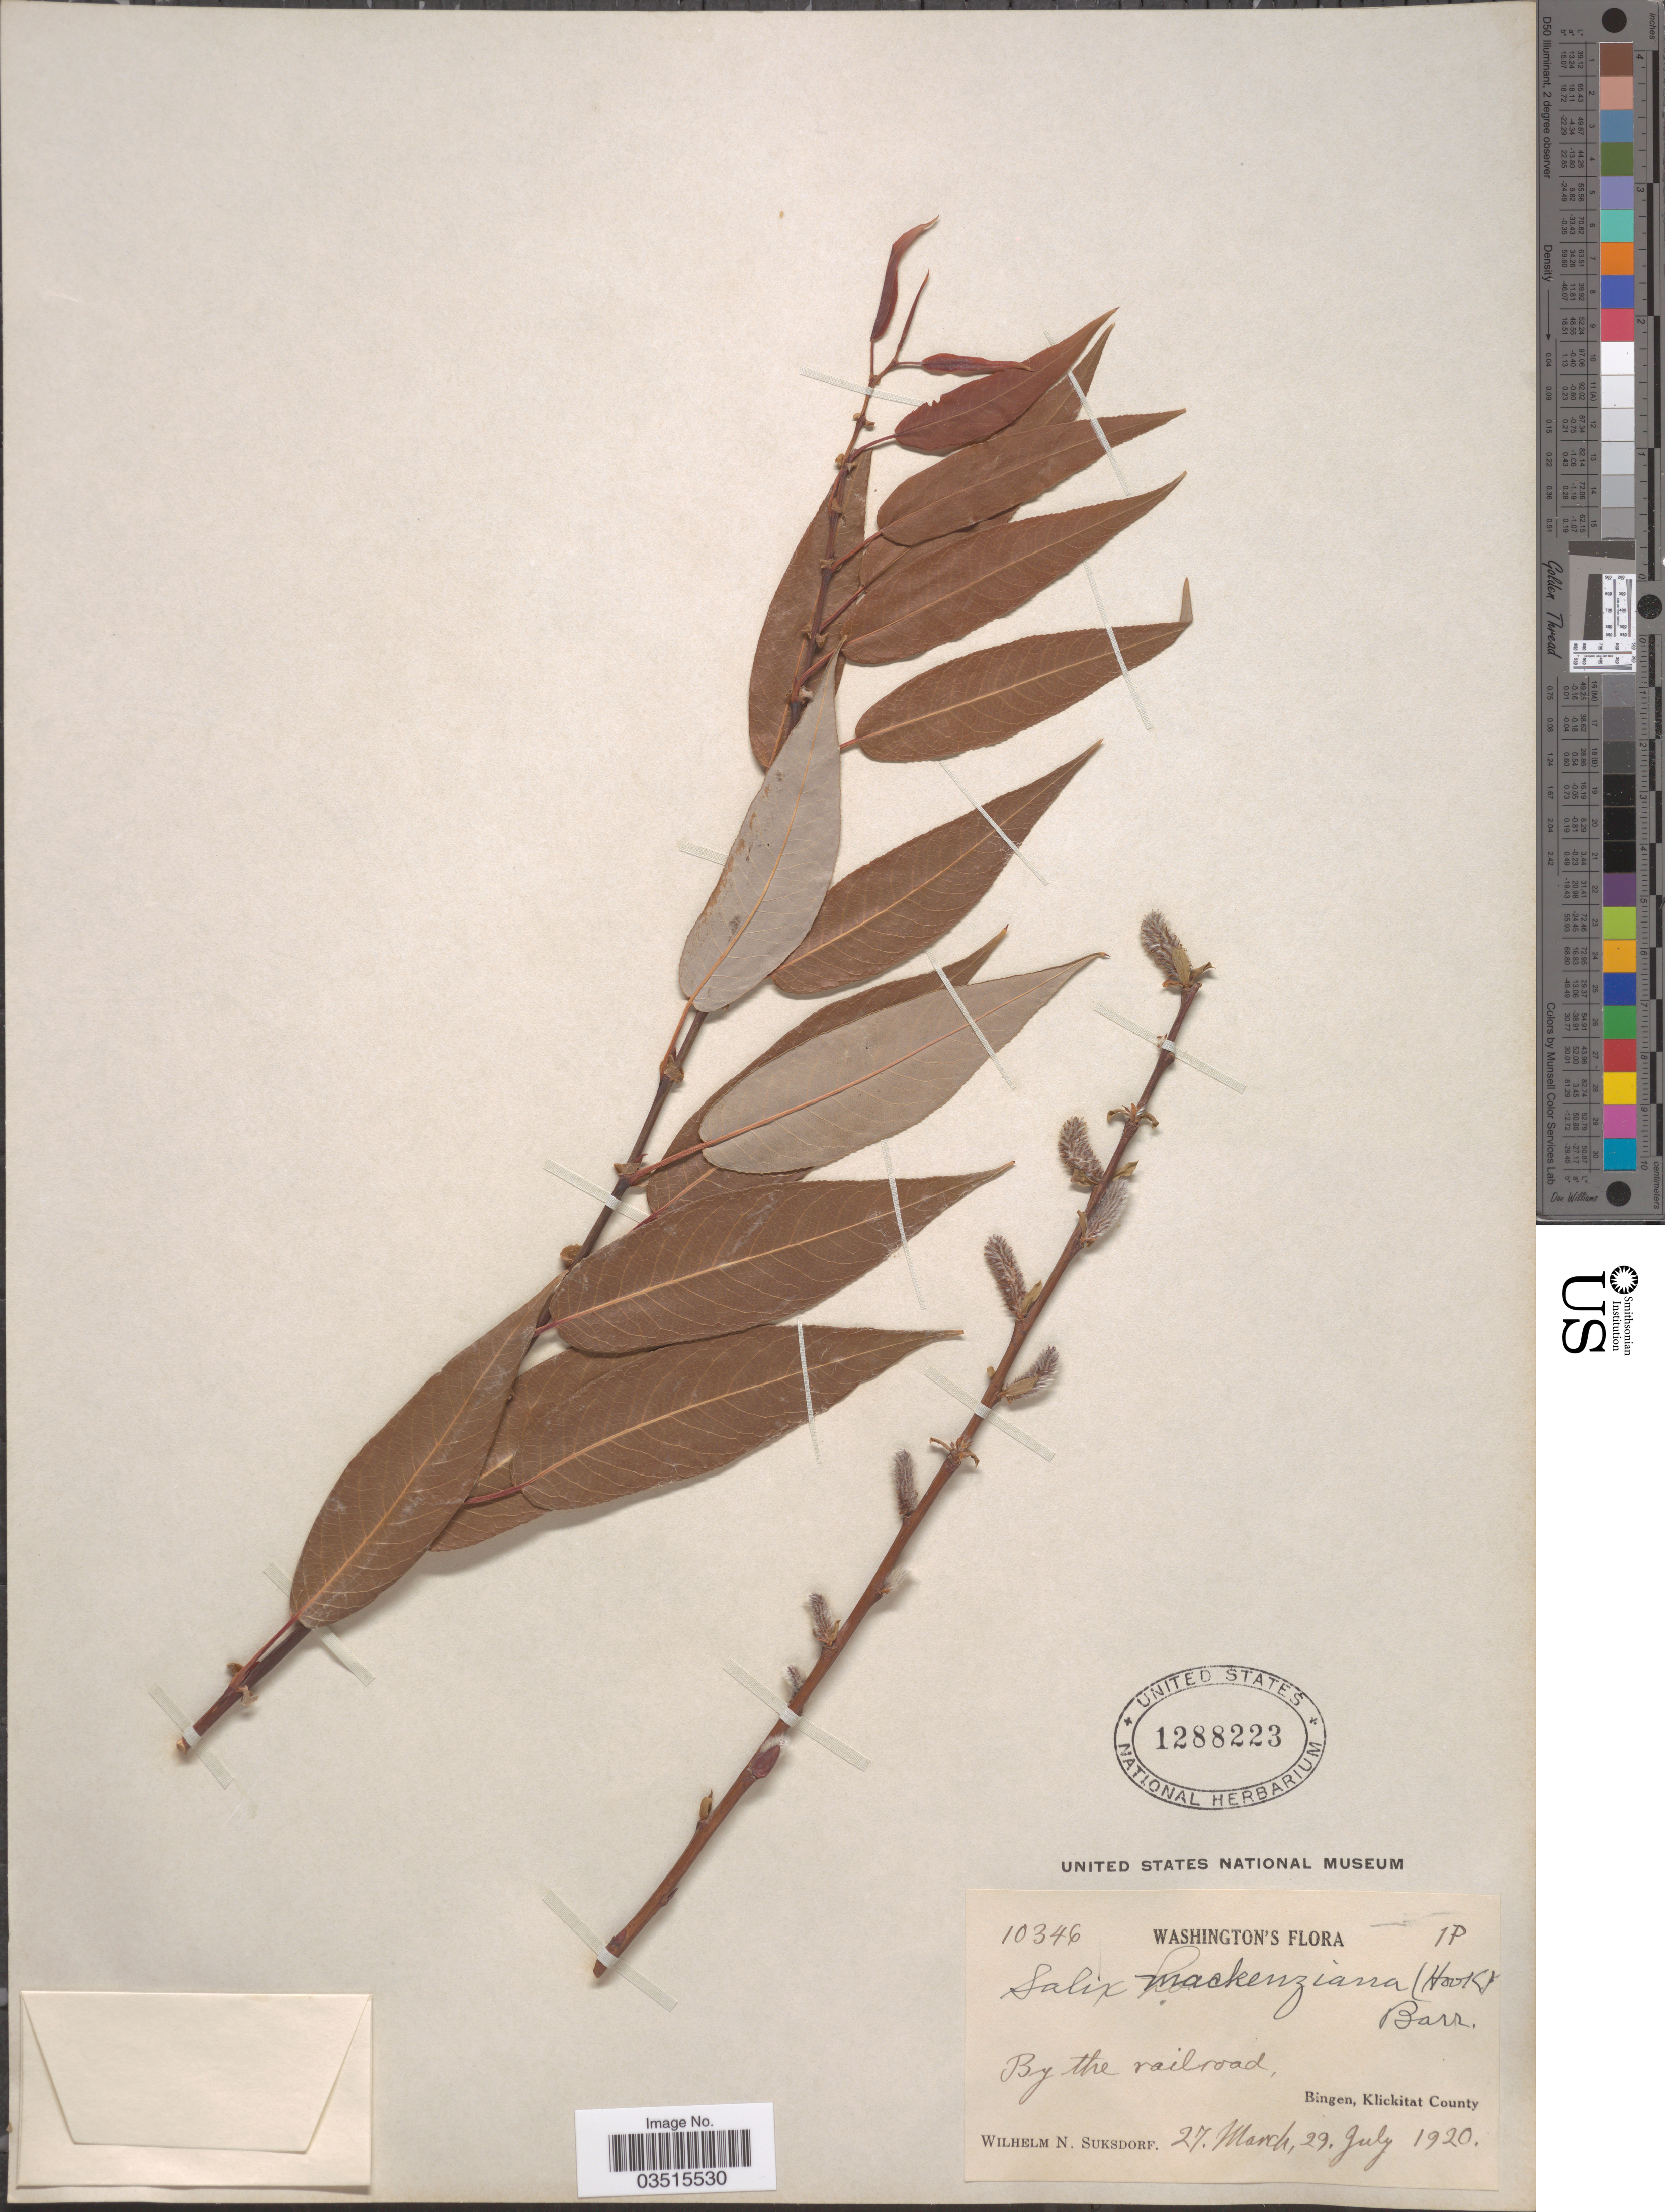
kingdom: Plantae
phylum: Tracheophyta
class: Magnoliopsida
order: Malpighiales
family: Salicaceae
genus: Salix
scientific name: Salix mackenziana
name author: (Hook.) Barratt ex Hook.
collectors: W. N. Suksdorf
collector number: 10346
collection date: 1920-03-27/1920-07-29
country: United States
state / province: Washington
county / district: Klickitat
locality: By the railroad, Bingen, Klickitat County.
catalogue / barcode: US 1288223